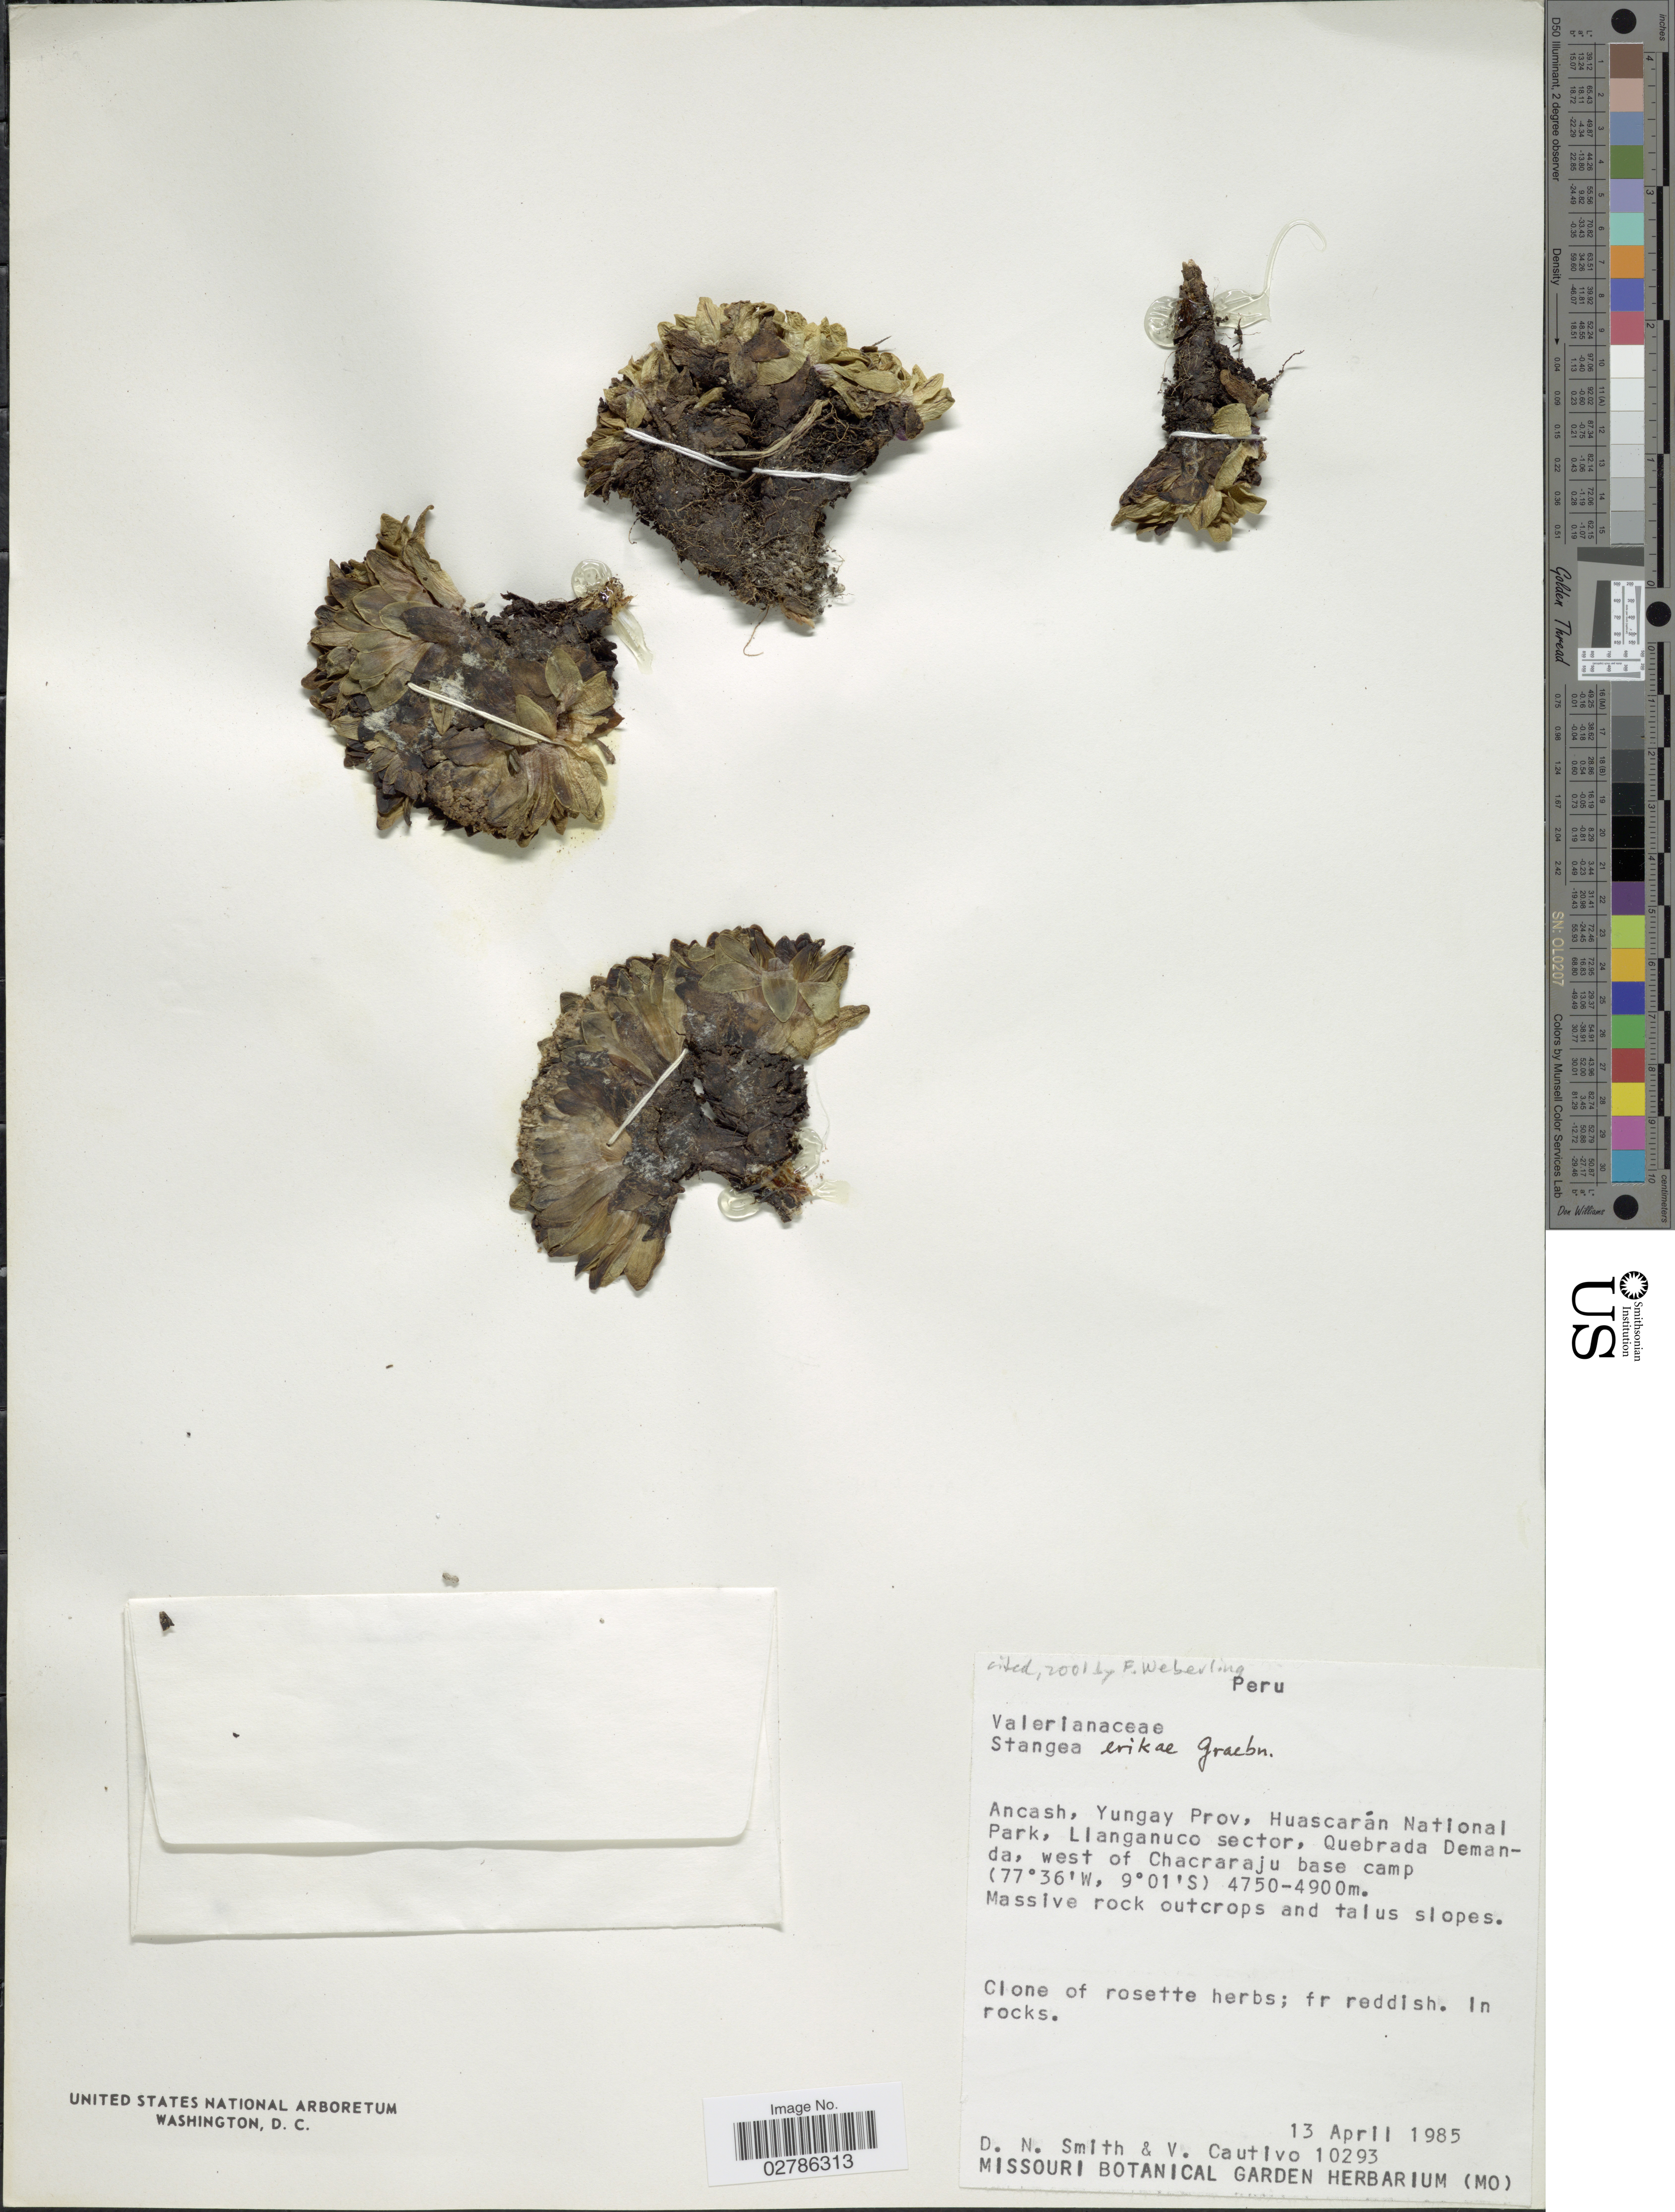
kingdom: Plantae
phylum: Tracheophyta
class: Magnoliopsida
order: Dipsacales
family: Caprifoliaceae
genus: Stangea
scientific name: Stangea erikae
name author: Graebn.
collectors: D. Smith & V. Cautivo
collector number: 10293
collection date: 1985-04-13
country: Peru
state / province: Ancash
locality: Yungay Prov., Huascarán National Park, Llanganuco sector, Quebrada Demanda, west of Chacraraju base camp.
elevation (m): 4750